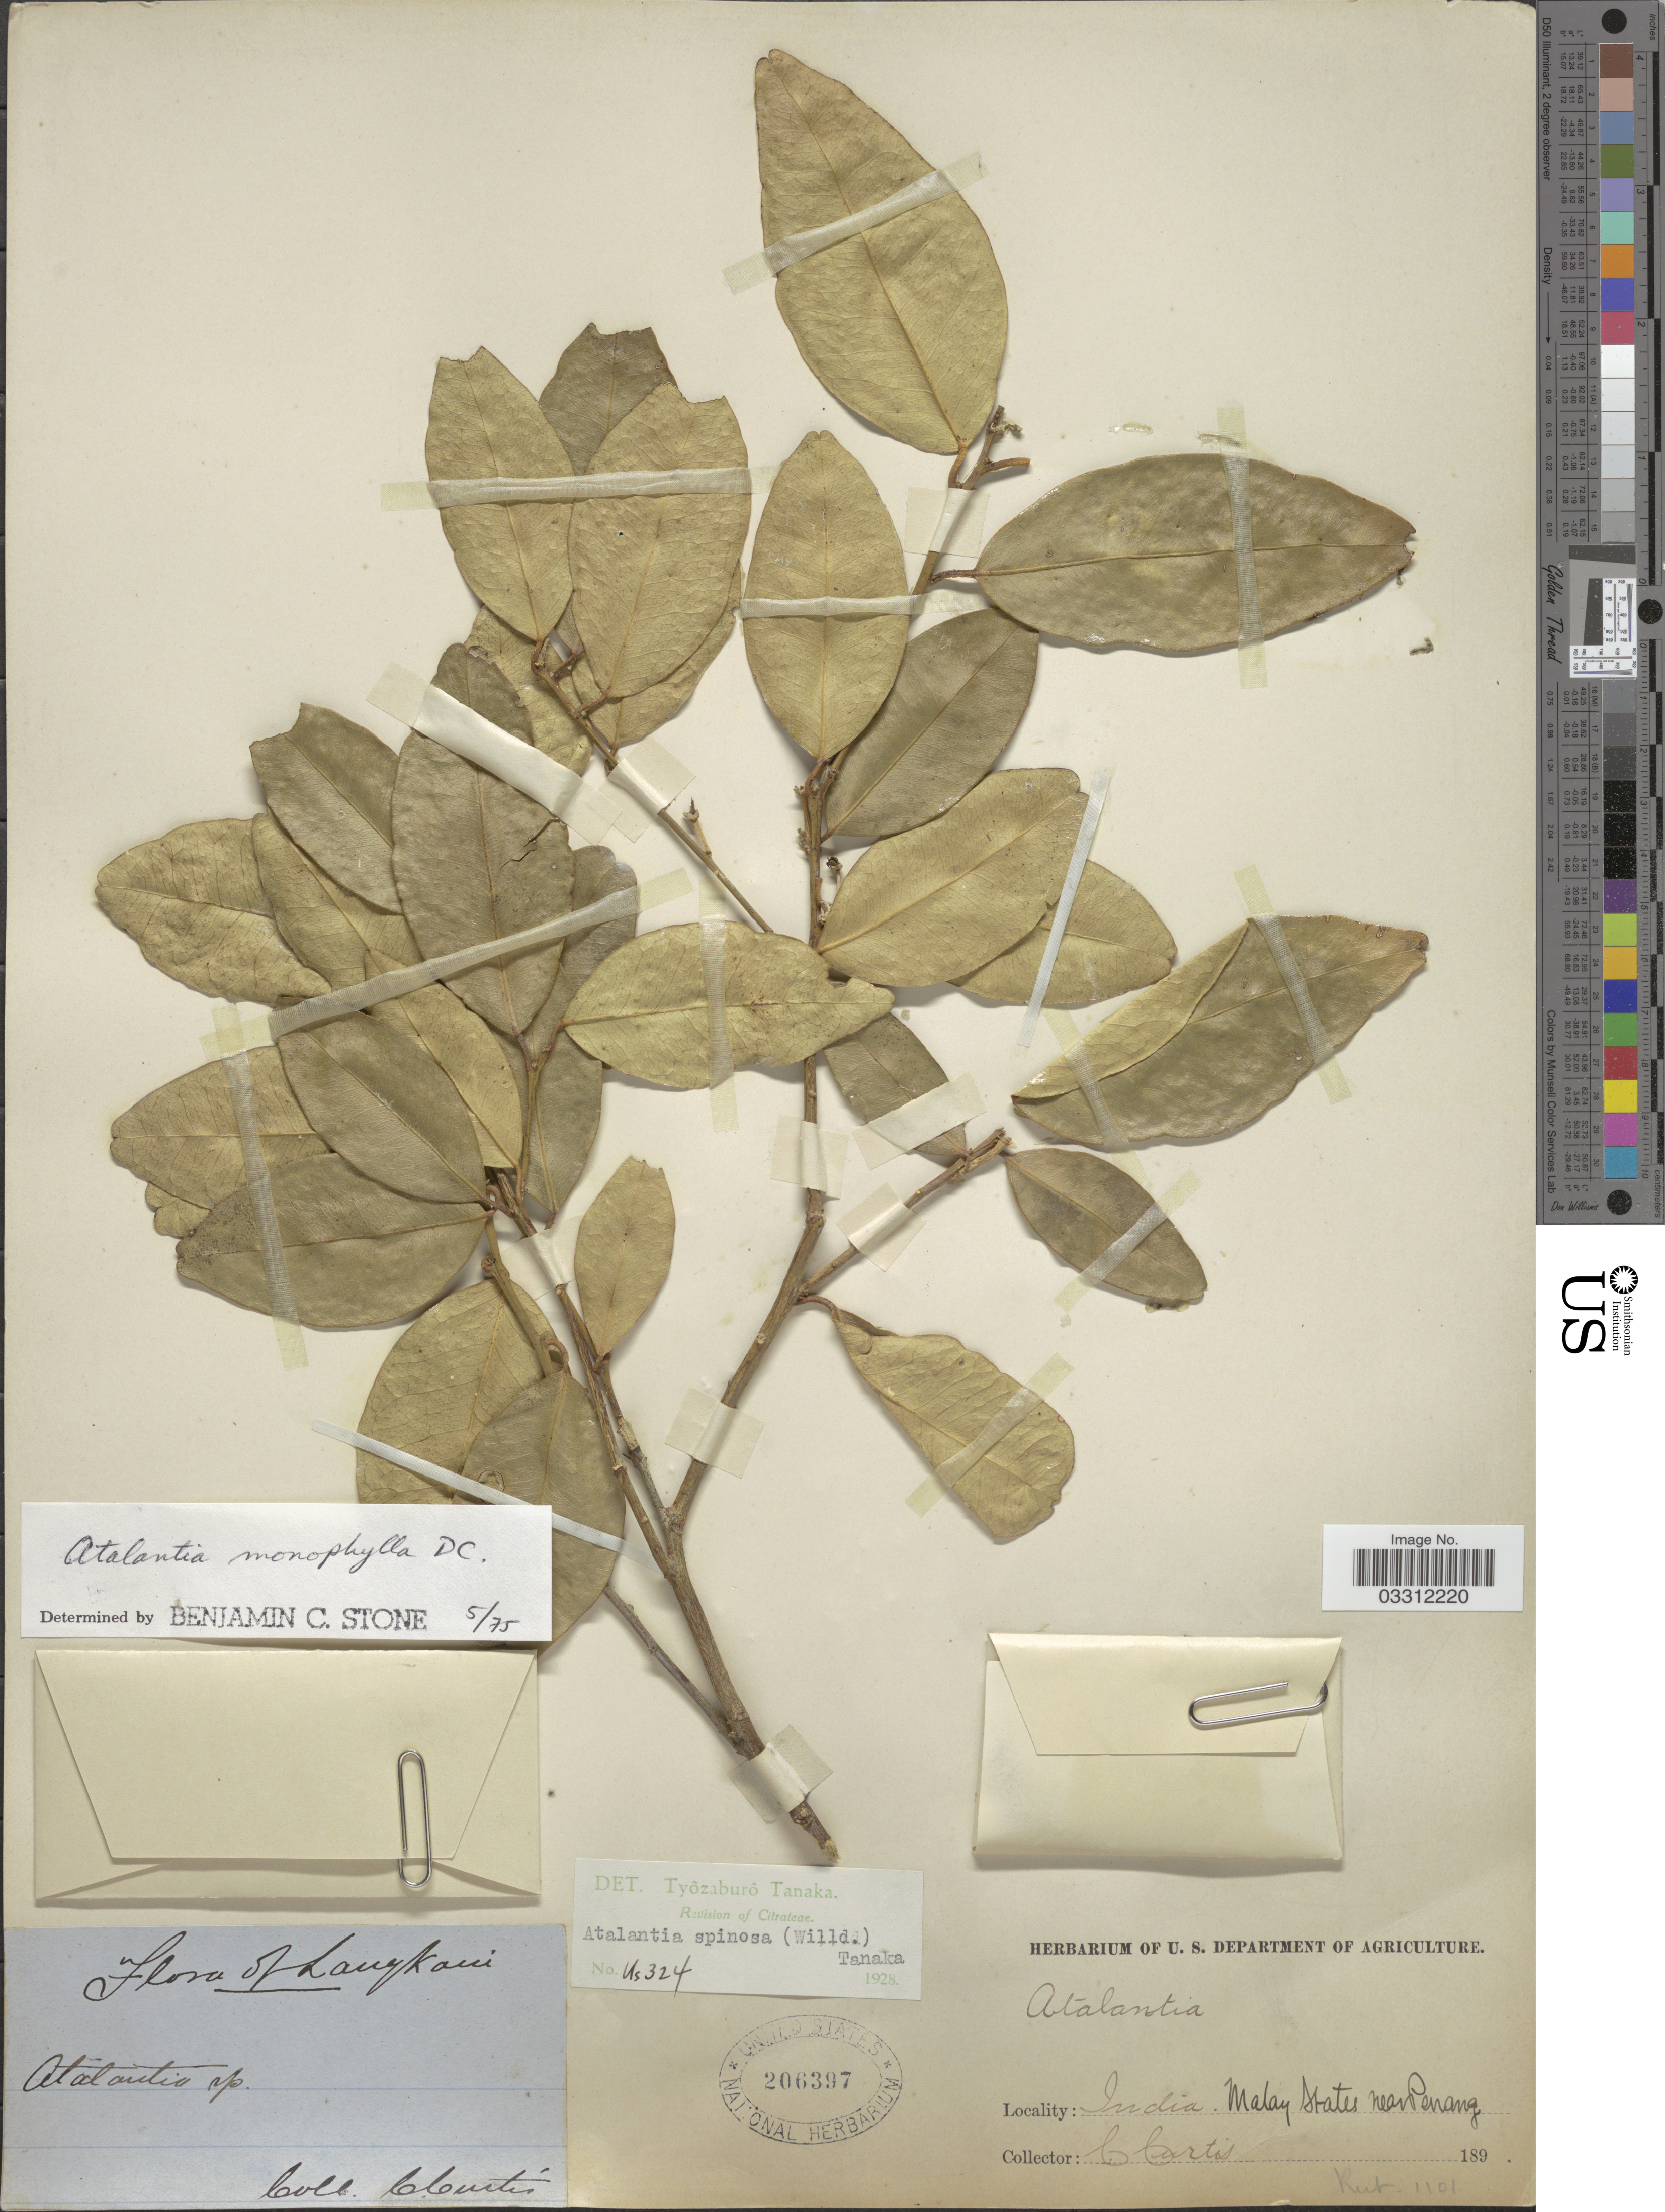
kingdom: Plantae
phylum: Tracheophyta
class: Magnoliopsida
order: Sapindales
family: Rutaceae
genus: Atalantia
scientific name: Atalantia monophylla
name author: (L.) DC.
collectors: C. Curtis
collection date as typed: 189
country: Malaysia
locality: Malay States near Penang.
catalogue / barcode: US 206397